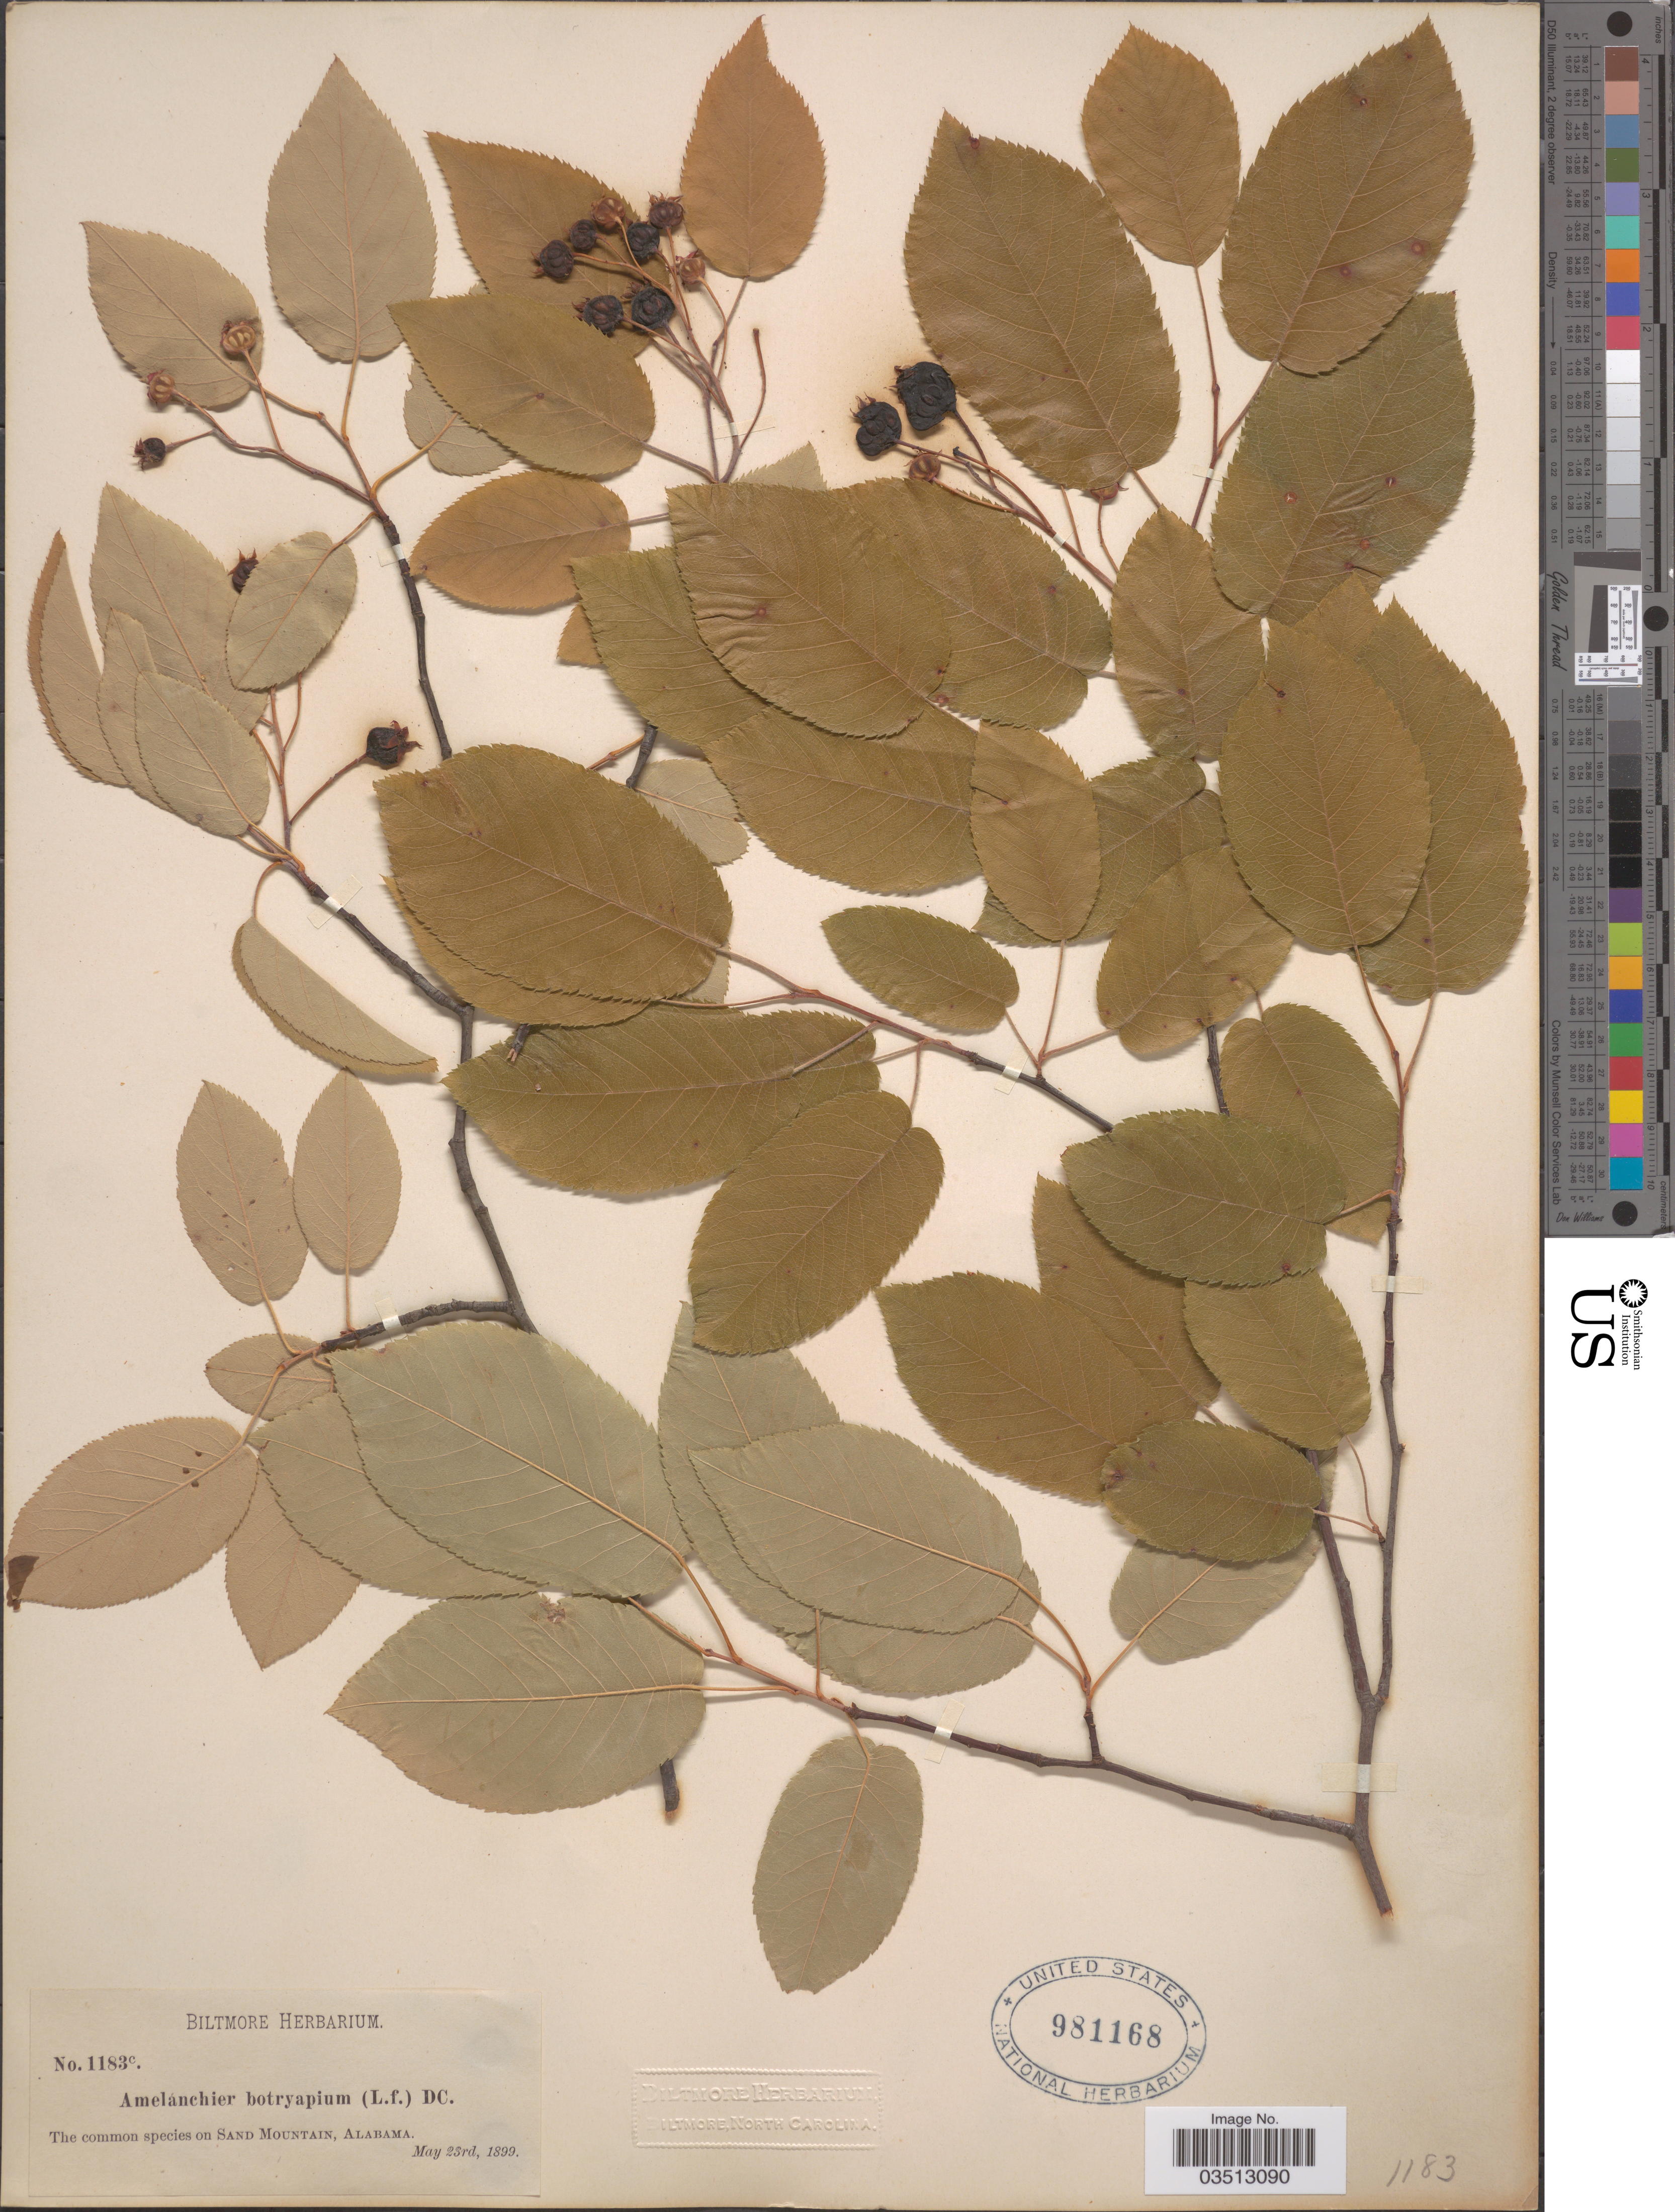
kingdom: Plantae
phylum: Tracheophyta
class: Magnoliopsida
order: Rosales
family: Rosaceae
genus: Amelanchier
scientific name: Amelanchier sp.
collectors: ex herb. Biltmore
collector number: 1183c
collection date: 1899-05-23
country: United States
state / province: Alabama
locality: Sand Mountain.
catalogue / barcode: US 981168